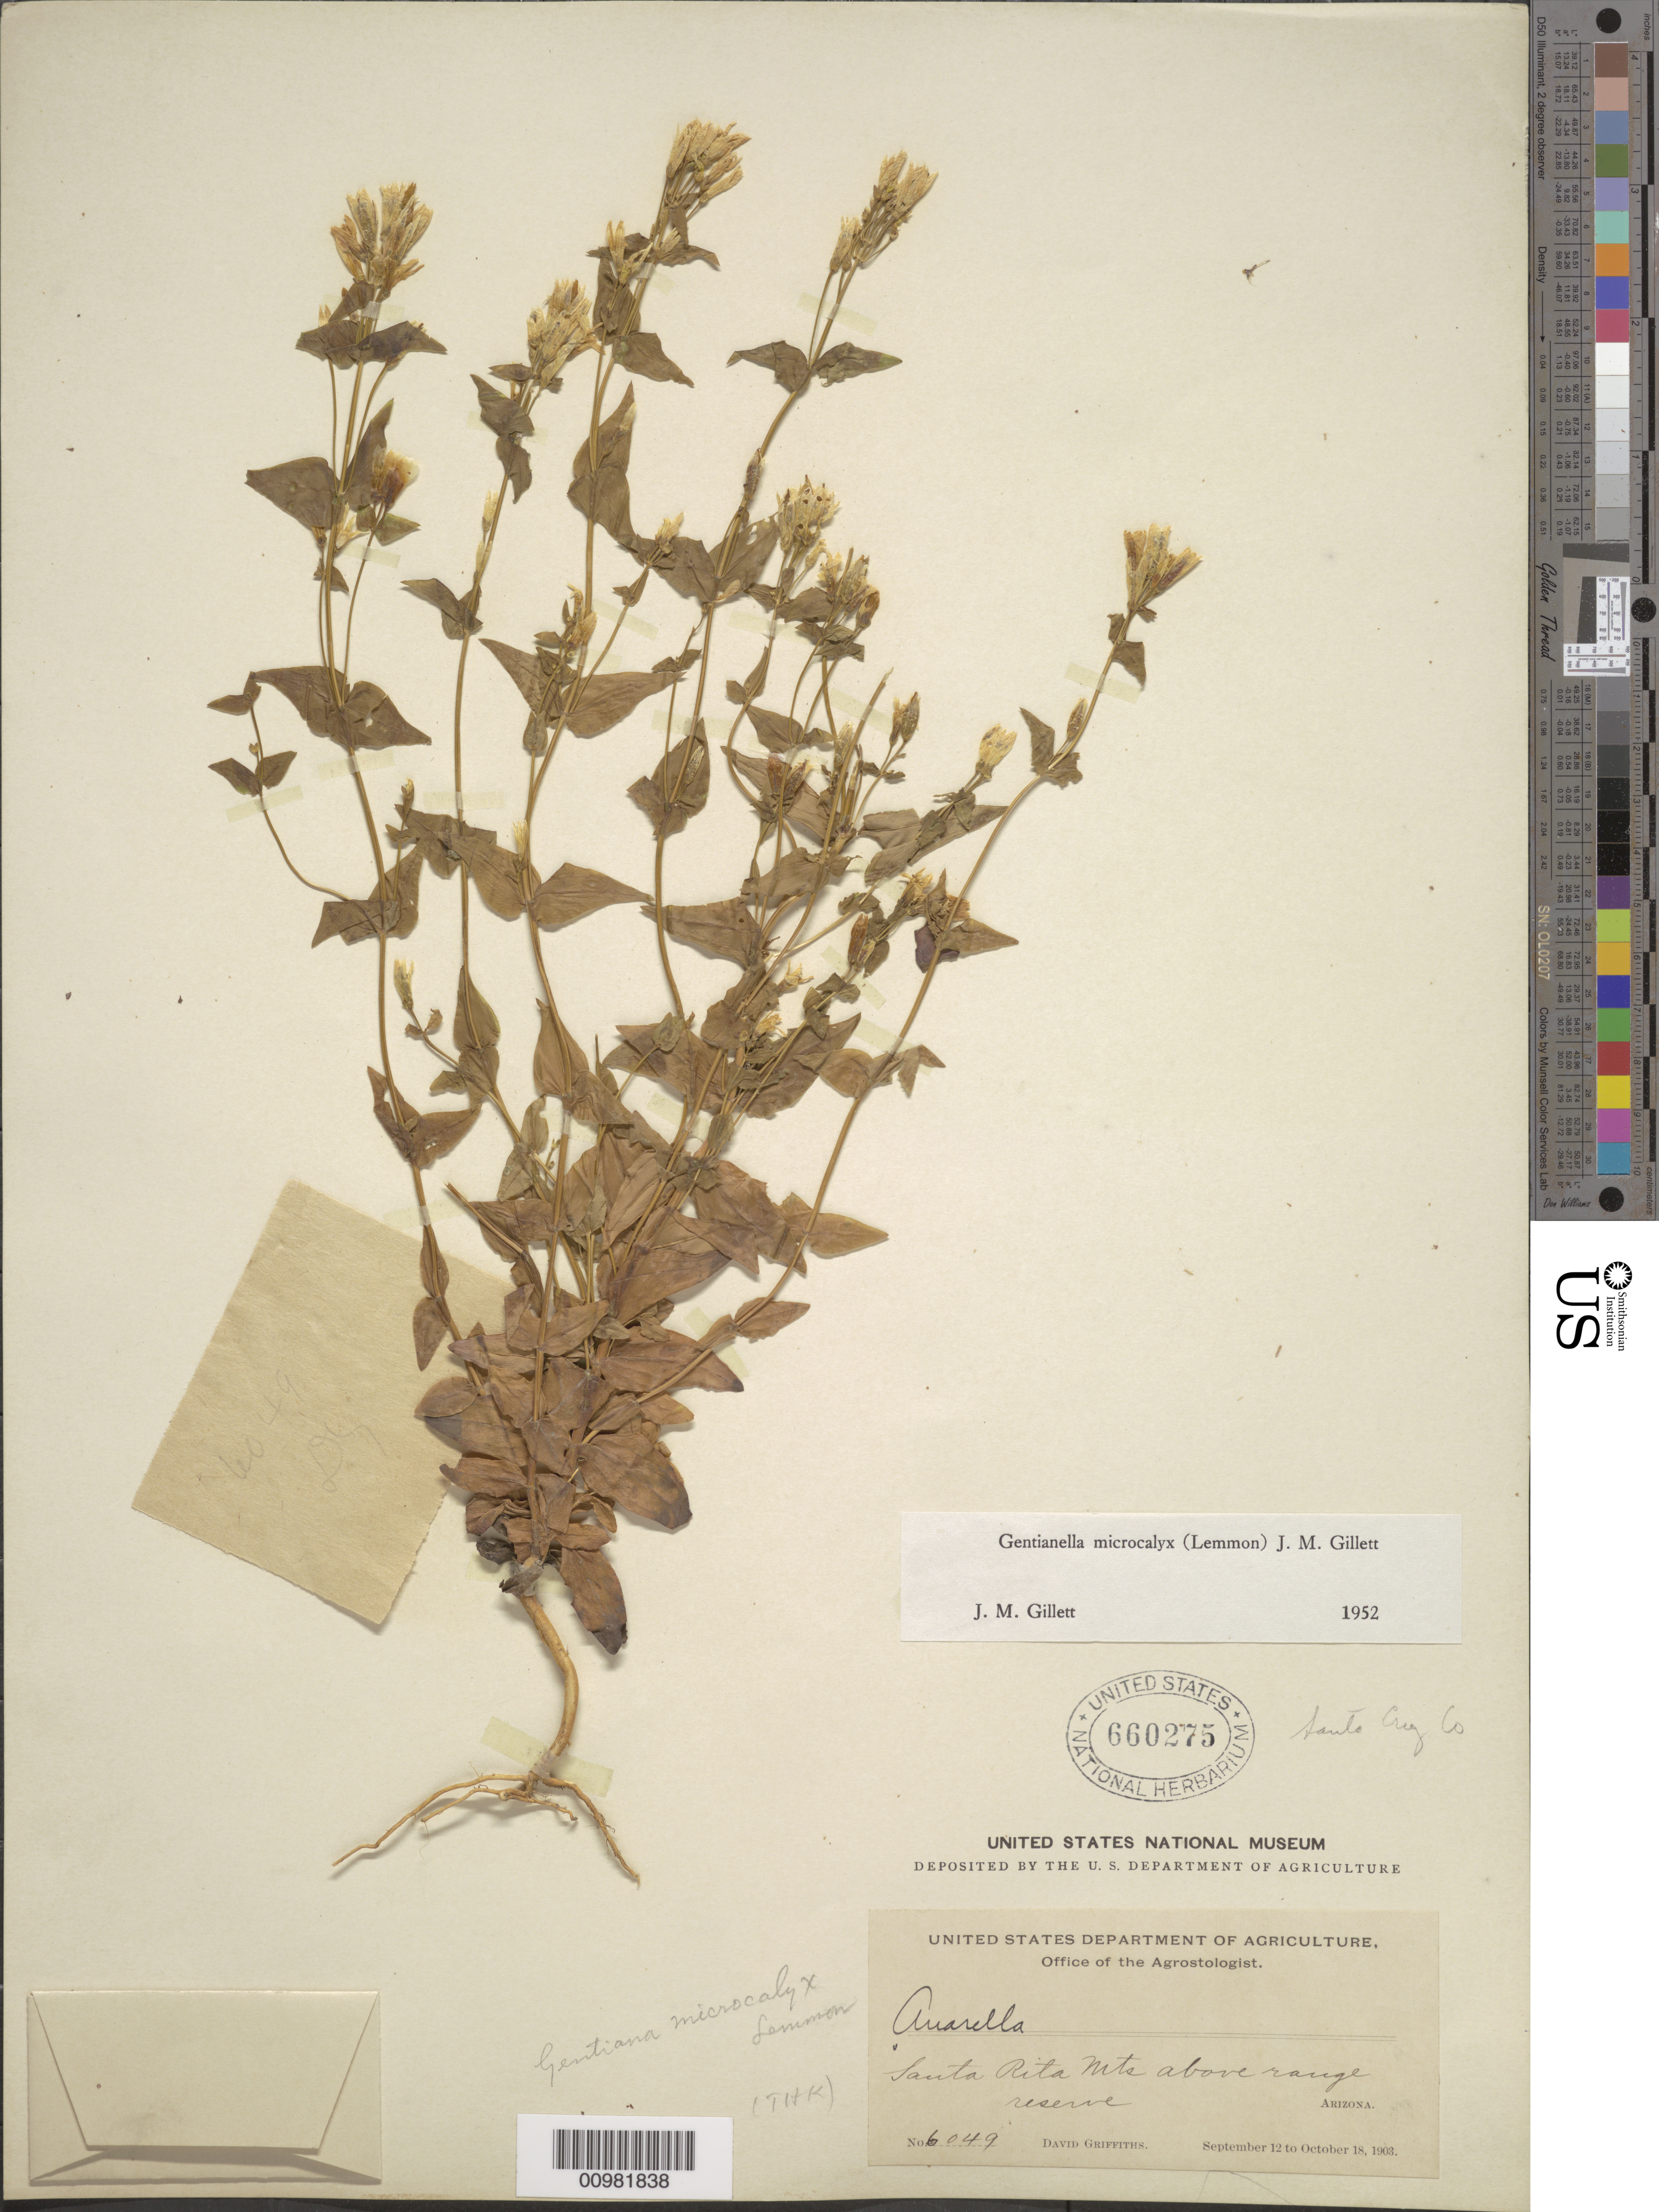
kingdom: Plantae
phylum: Tracheophyta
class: Magnoliopsida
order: Gentianales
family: Gentianaceae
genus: Gentianella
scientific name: Gentianella microcalyx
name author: (Lemmon) J.M. Gillet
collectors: D. Griffiths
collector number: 6049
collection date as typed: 12 Sep 1903 to 18 Oct 1903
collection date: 1903-09-12/1903-10-18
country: United States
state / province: Arizona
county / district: Santa Cruz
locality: Santa Rita Mts.; above range reserve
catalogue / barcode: US 660275